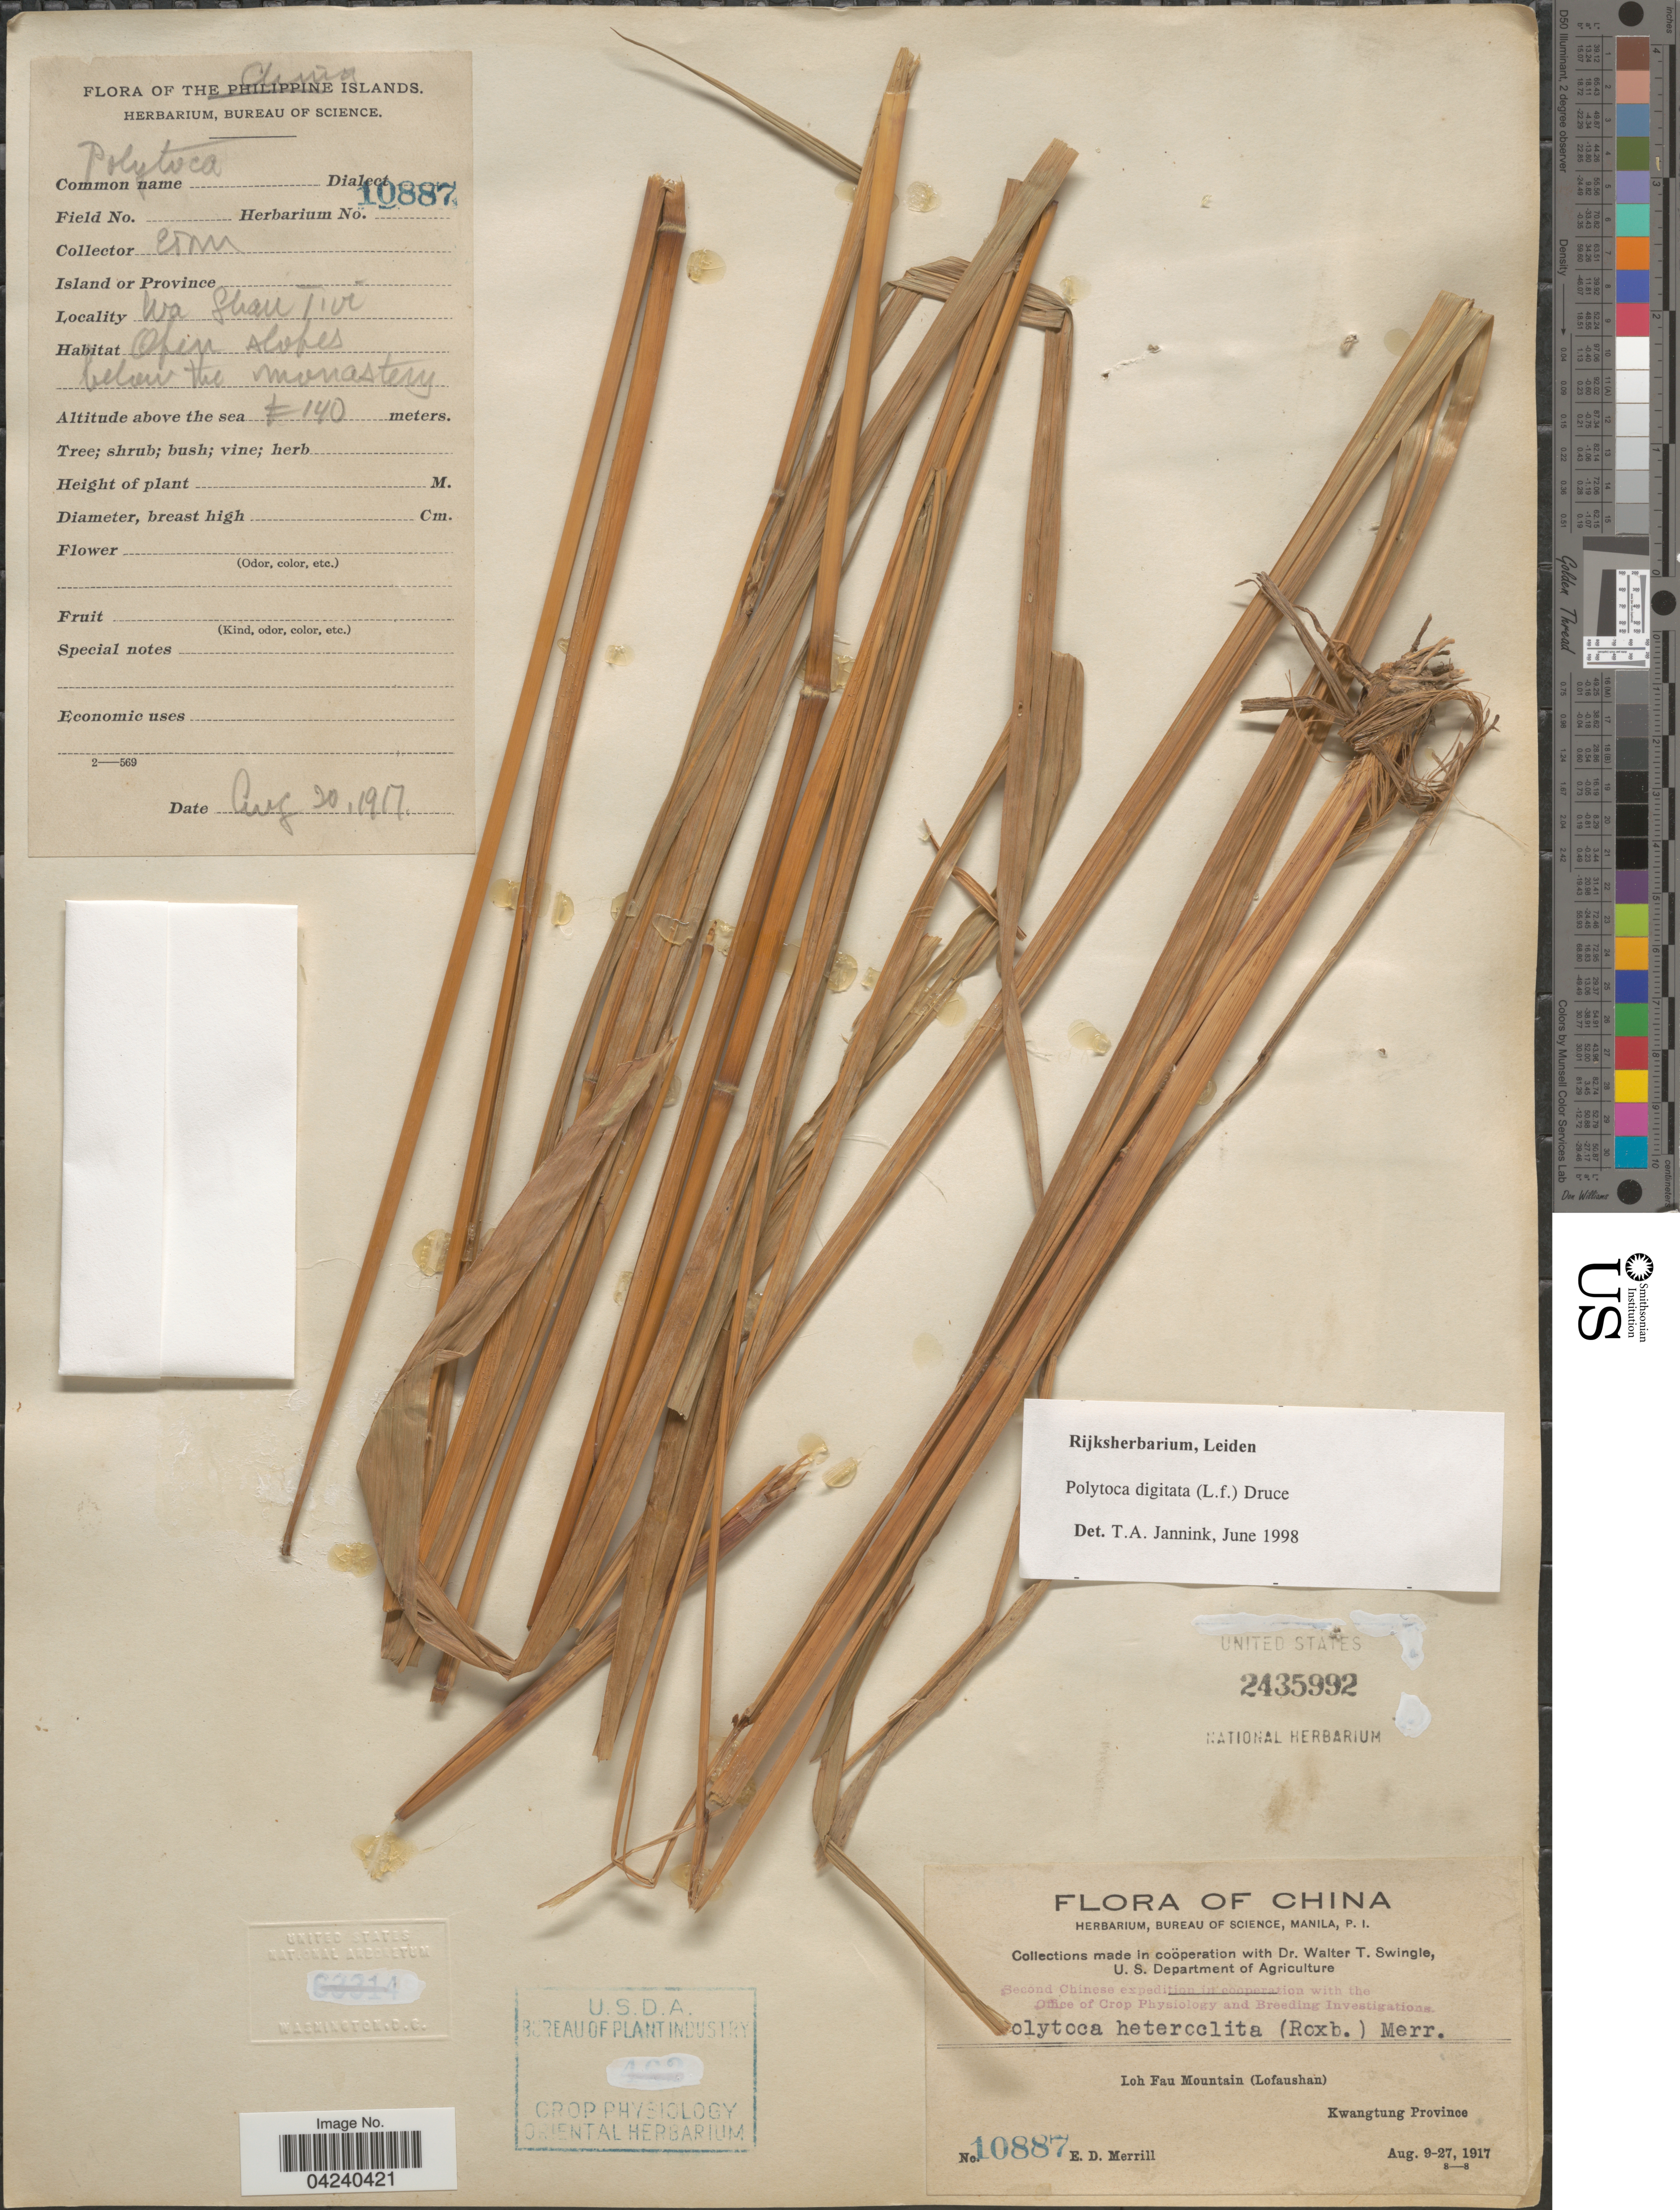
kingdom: Plantae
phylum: Tracheophyta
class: Liliopsida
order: Poales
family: Poaceae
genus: Polytoca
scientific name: Polytoca digitata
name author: (L. f.) Druce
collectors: E. D. Merrill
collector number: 10887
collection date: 1917-08-20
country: China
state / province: Guangdong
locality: Second Chinese expedition. Kwangtung Province. Loh Fau Mountain (Lofaushan). Wa Shan Tioi. Open slopes below the monastery.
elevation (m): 140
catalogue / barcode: US 2435992